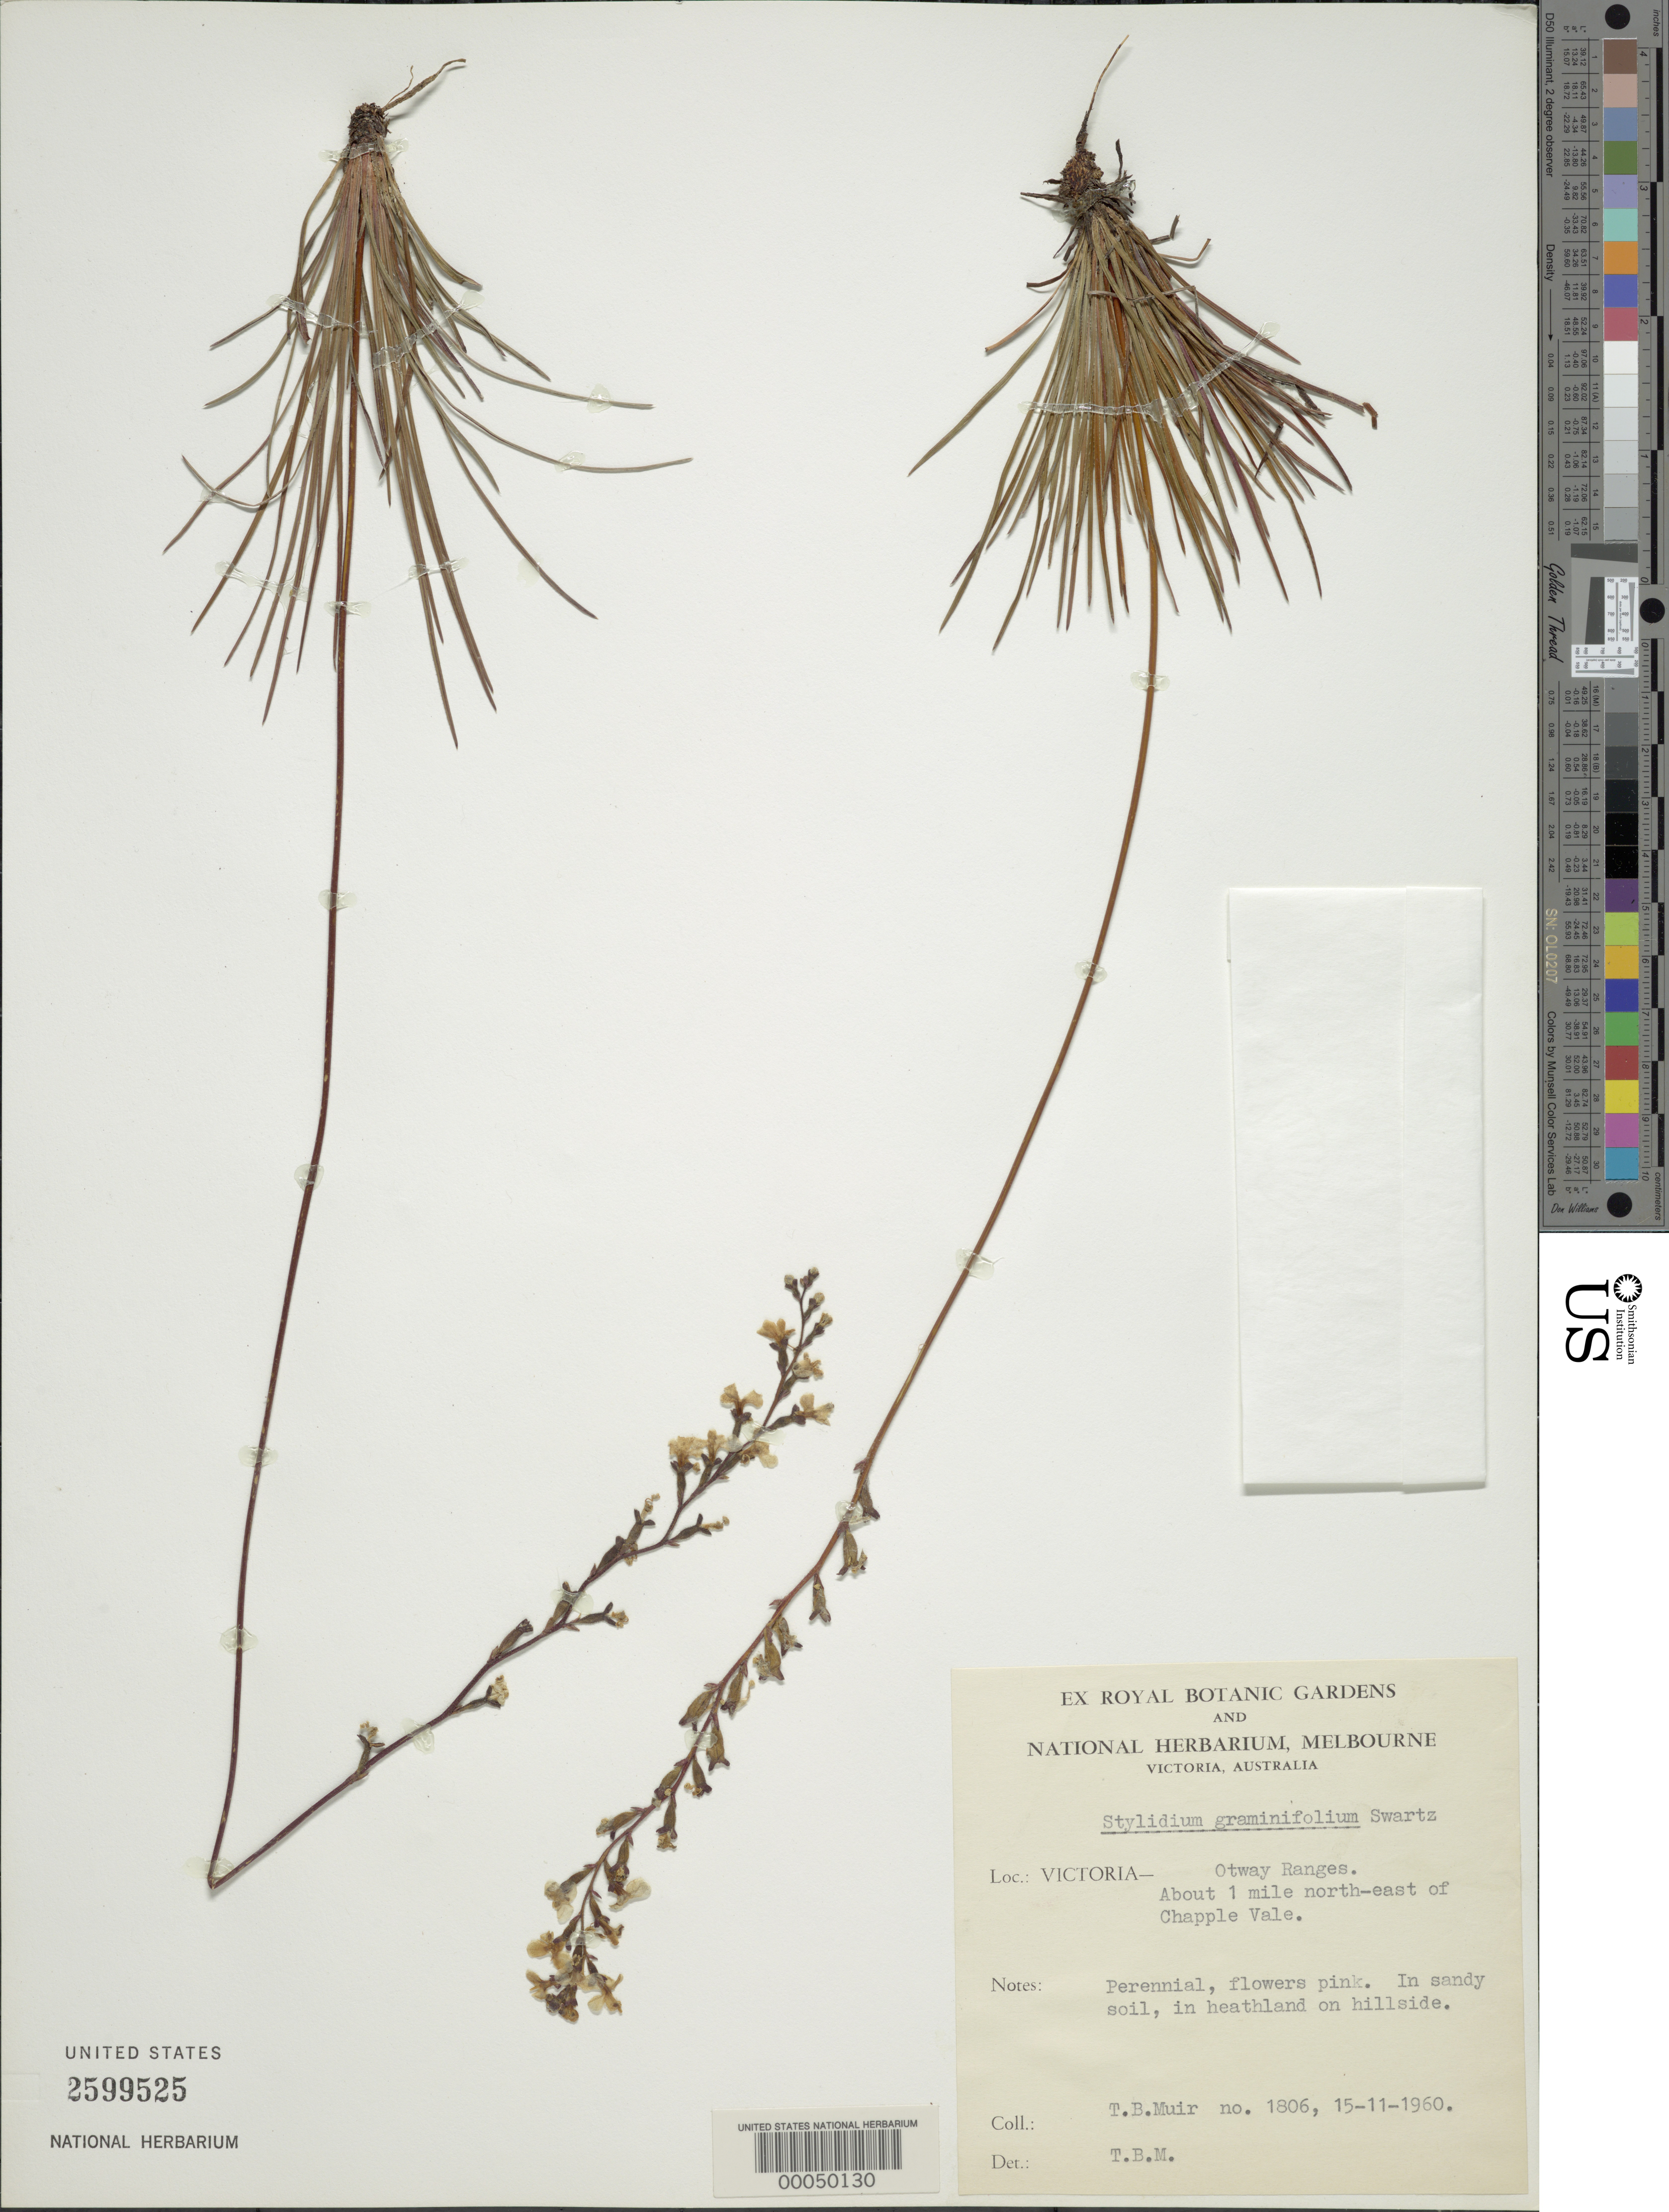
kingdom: Plantae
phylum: Tracheophyta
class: Magnoliopsida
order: Asterales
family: Stylidiaceae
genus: Stylidium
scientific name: Stylidium graminifolium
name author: Sw. ex Willd.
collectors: T. Muir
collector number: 1806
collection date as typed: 15 Nov 1960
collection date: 1960-11-15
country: Australia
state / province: Victoria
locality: Otway ranges; about 1 mile ne of chapple vale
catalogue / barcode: US 2599525